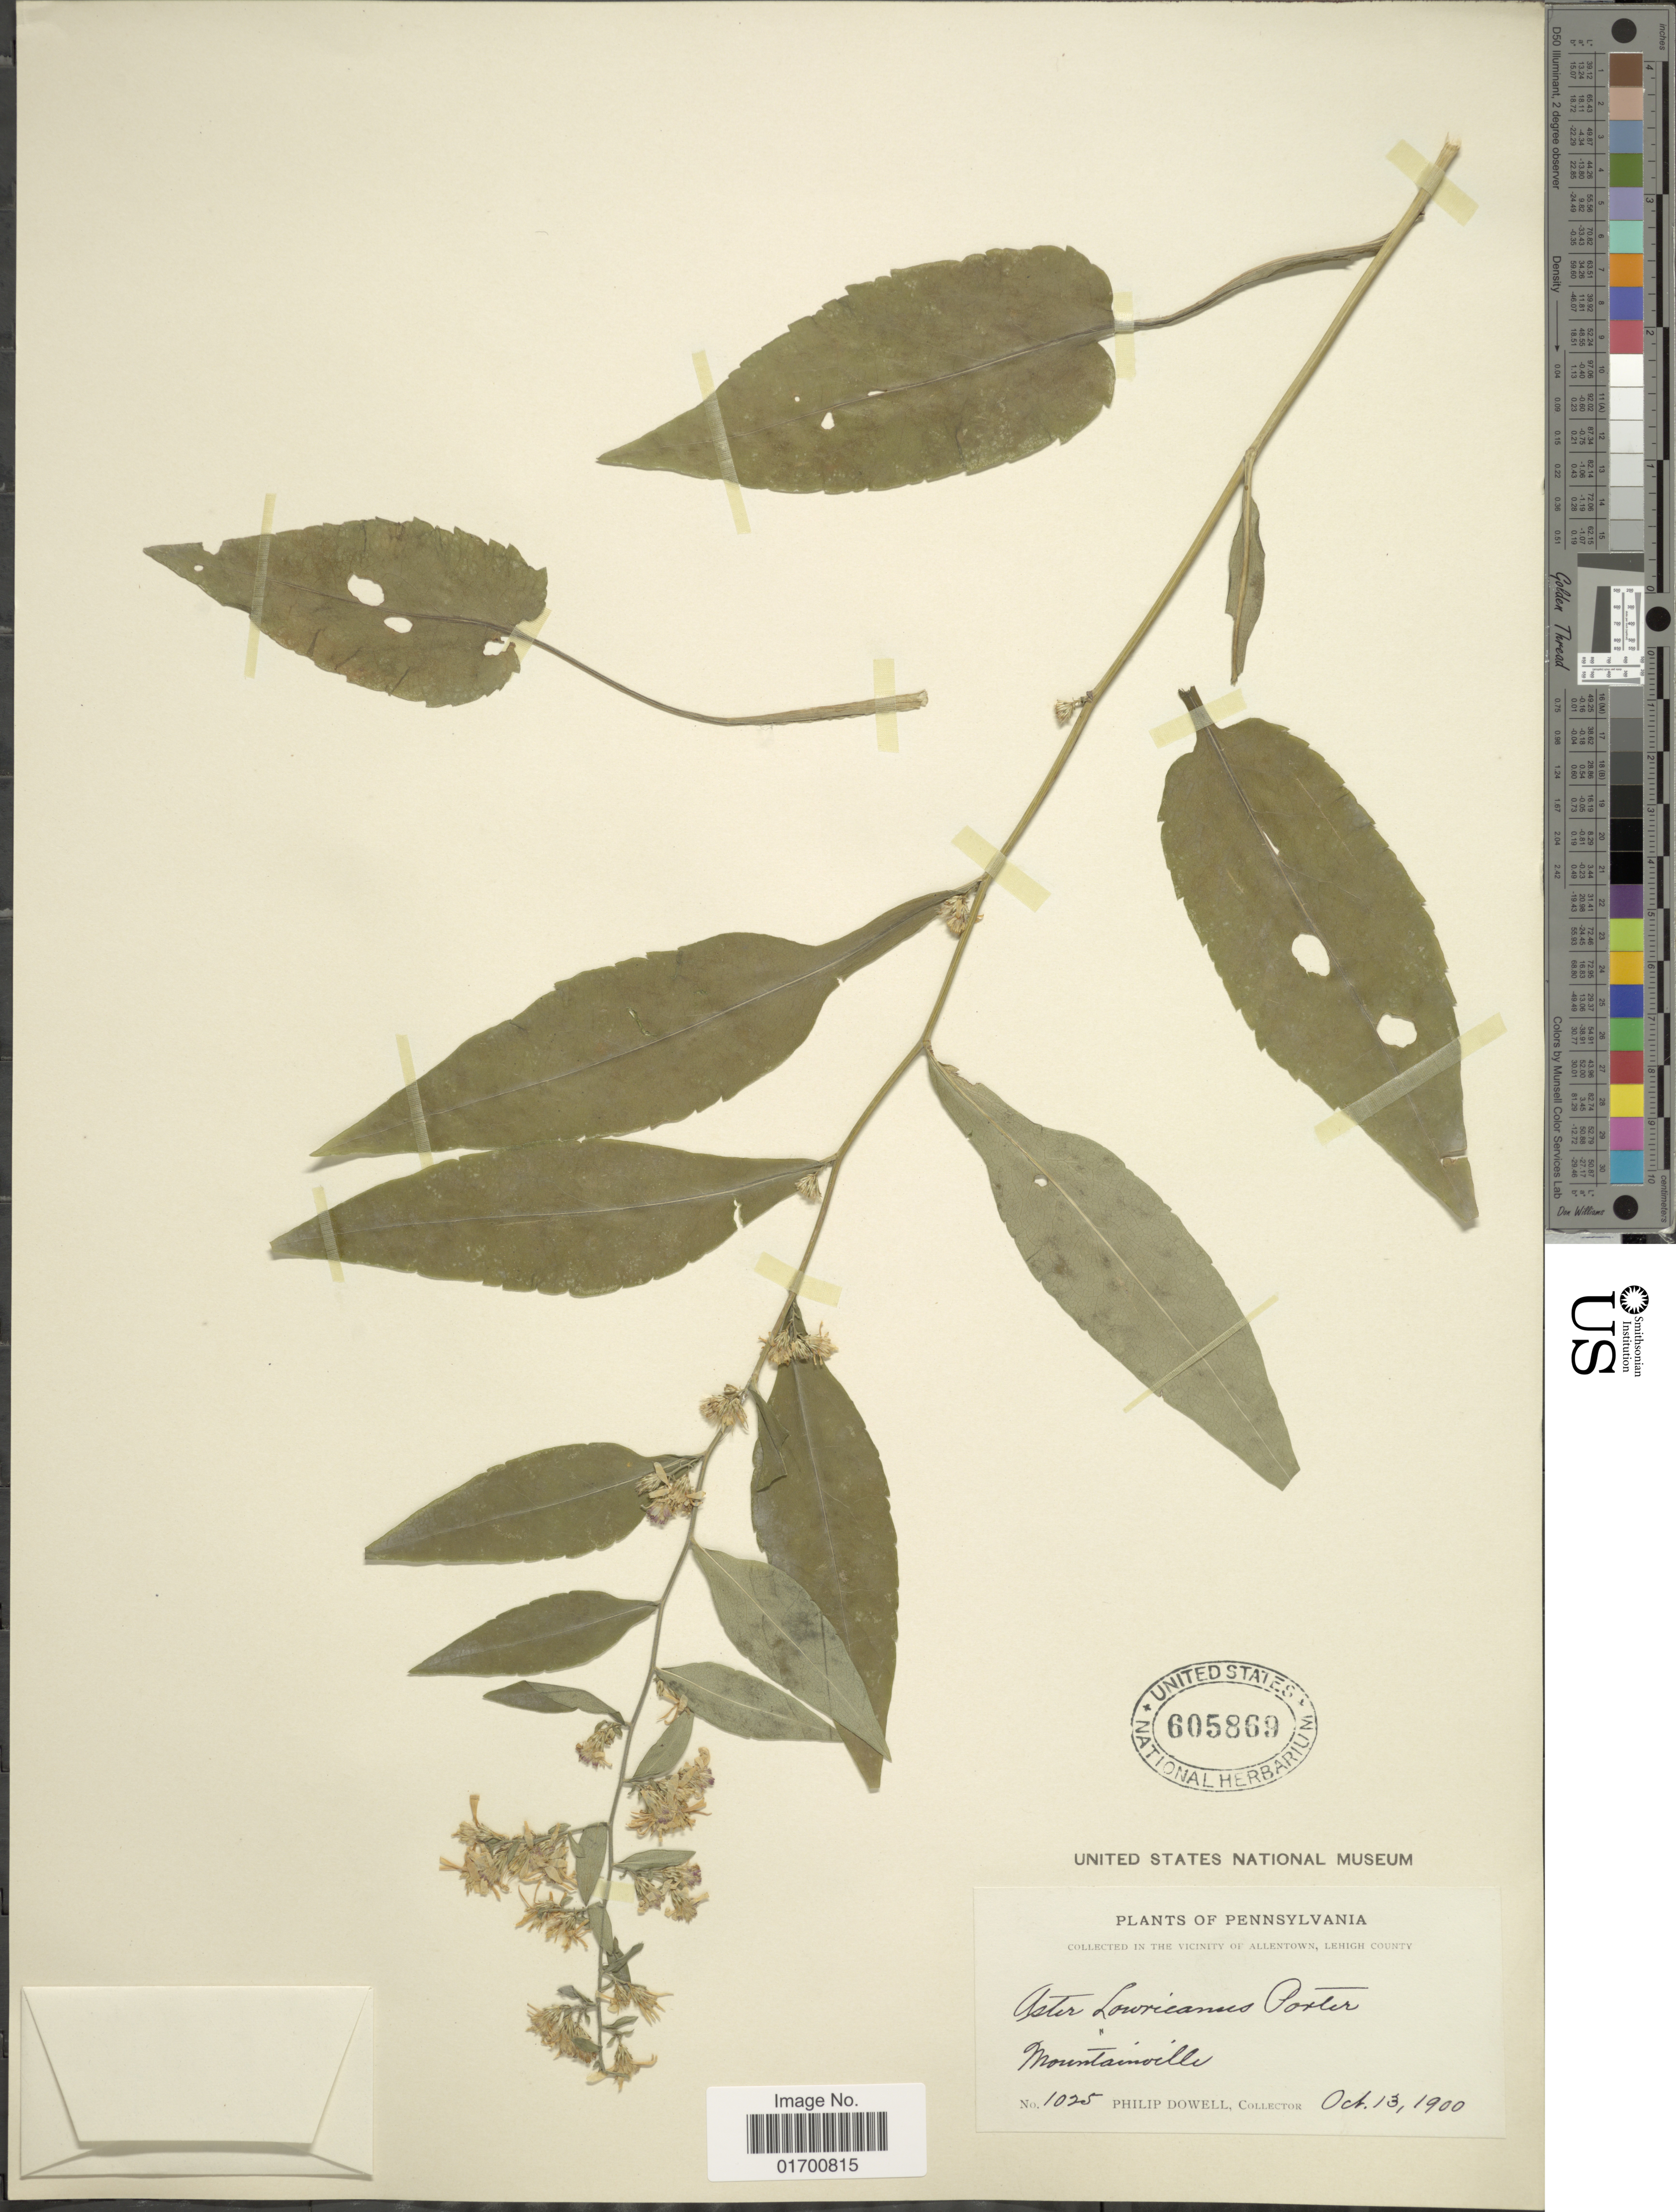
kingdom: Plantae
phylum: Tracheophyta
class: Magnoliopsida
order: Asterales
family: Asteraceae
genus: Symphyotrichum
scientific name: Symphyotrichum lowrieanum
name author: (Porter) G.L. Nesom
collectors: P. Dowell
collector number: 1025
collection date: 1900-10-13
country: United States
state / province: Pennsylvania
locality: In the Vicinity of Allentown, Lehigh County, Mountainville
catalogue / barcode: US 605869